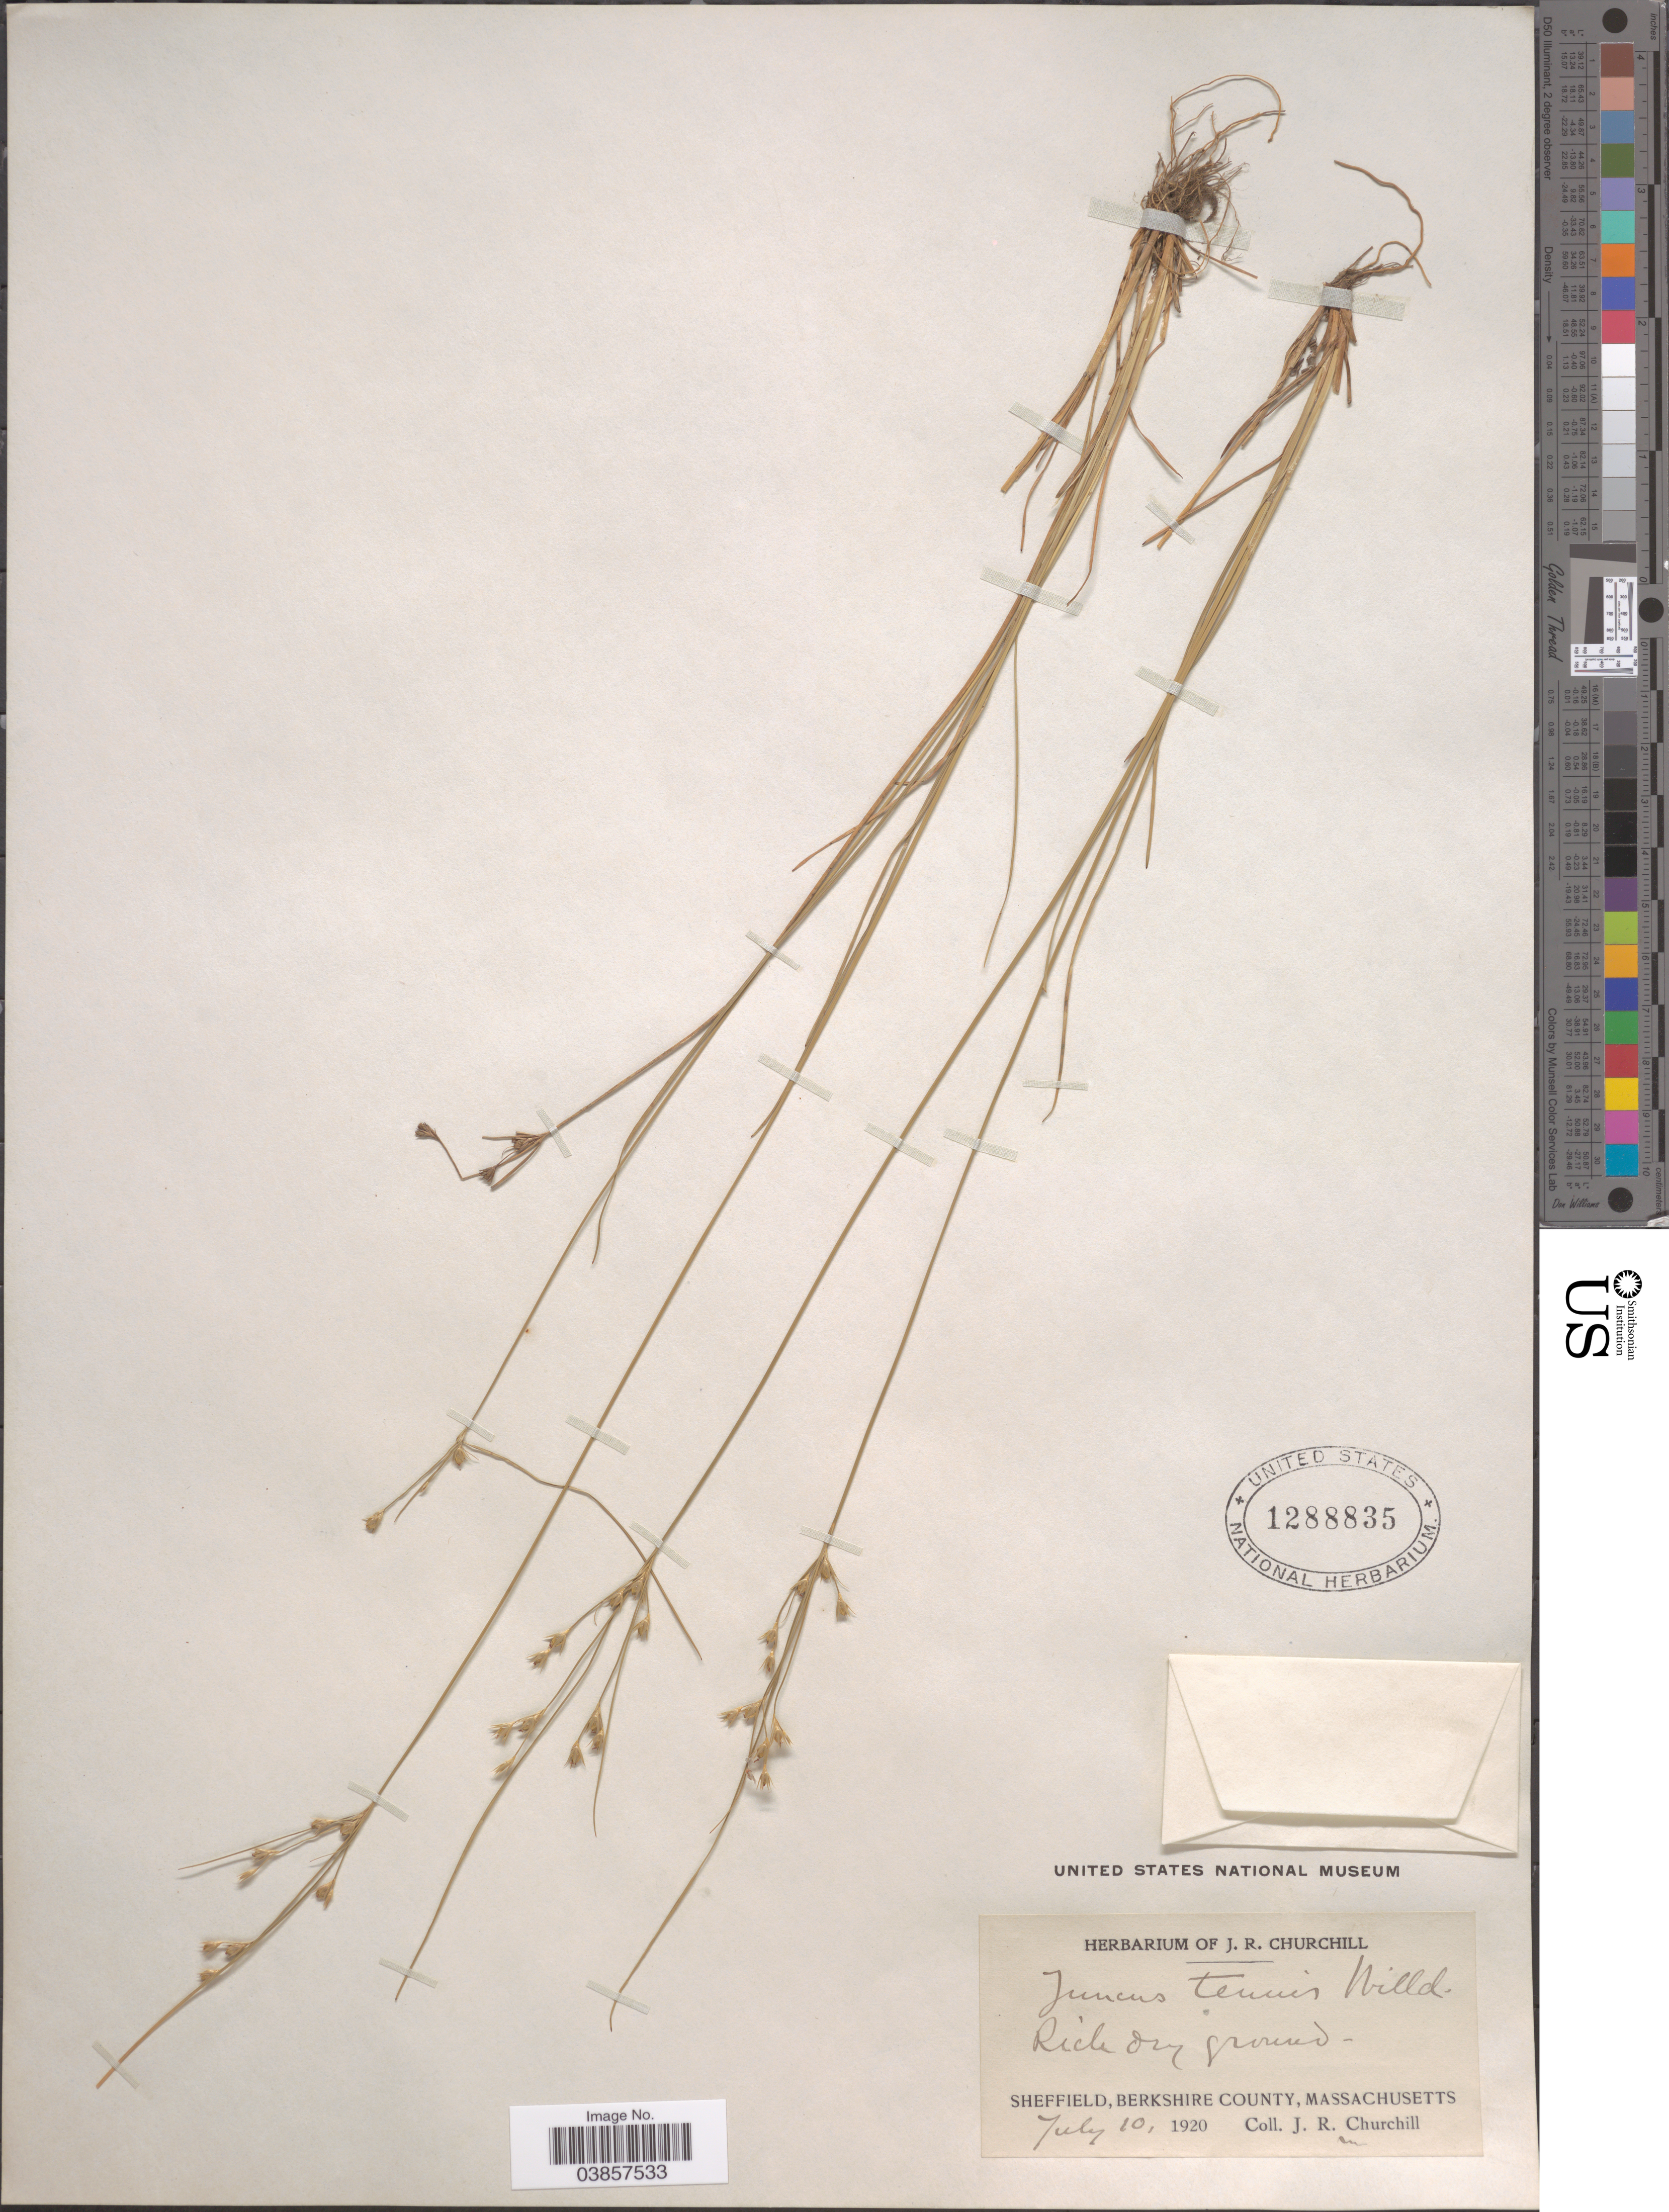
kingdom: Plantae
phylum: Tracheophyta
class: Liliopsida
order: Poales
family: Juncaceae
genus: Juncus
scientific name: Juncus tenuis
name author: Willd.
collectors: J. Churchill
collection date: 1920-07-10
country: United States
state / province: Massachusetts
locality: Sheffield, Berkshire County.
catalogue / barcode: US 1288835